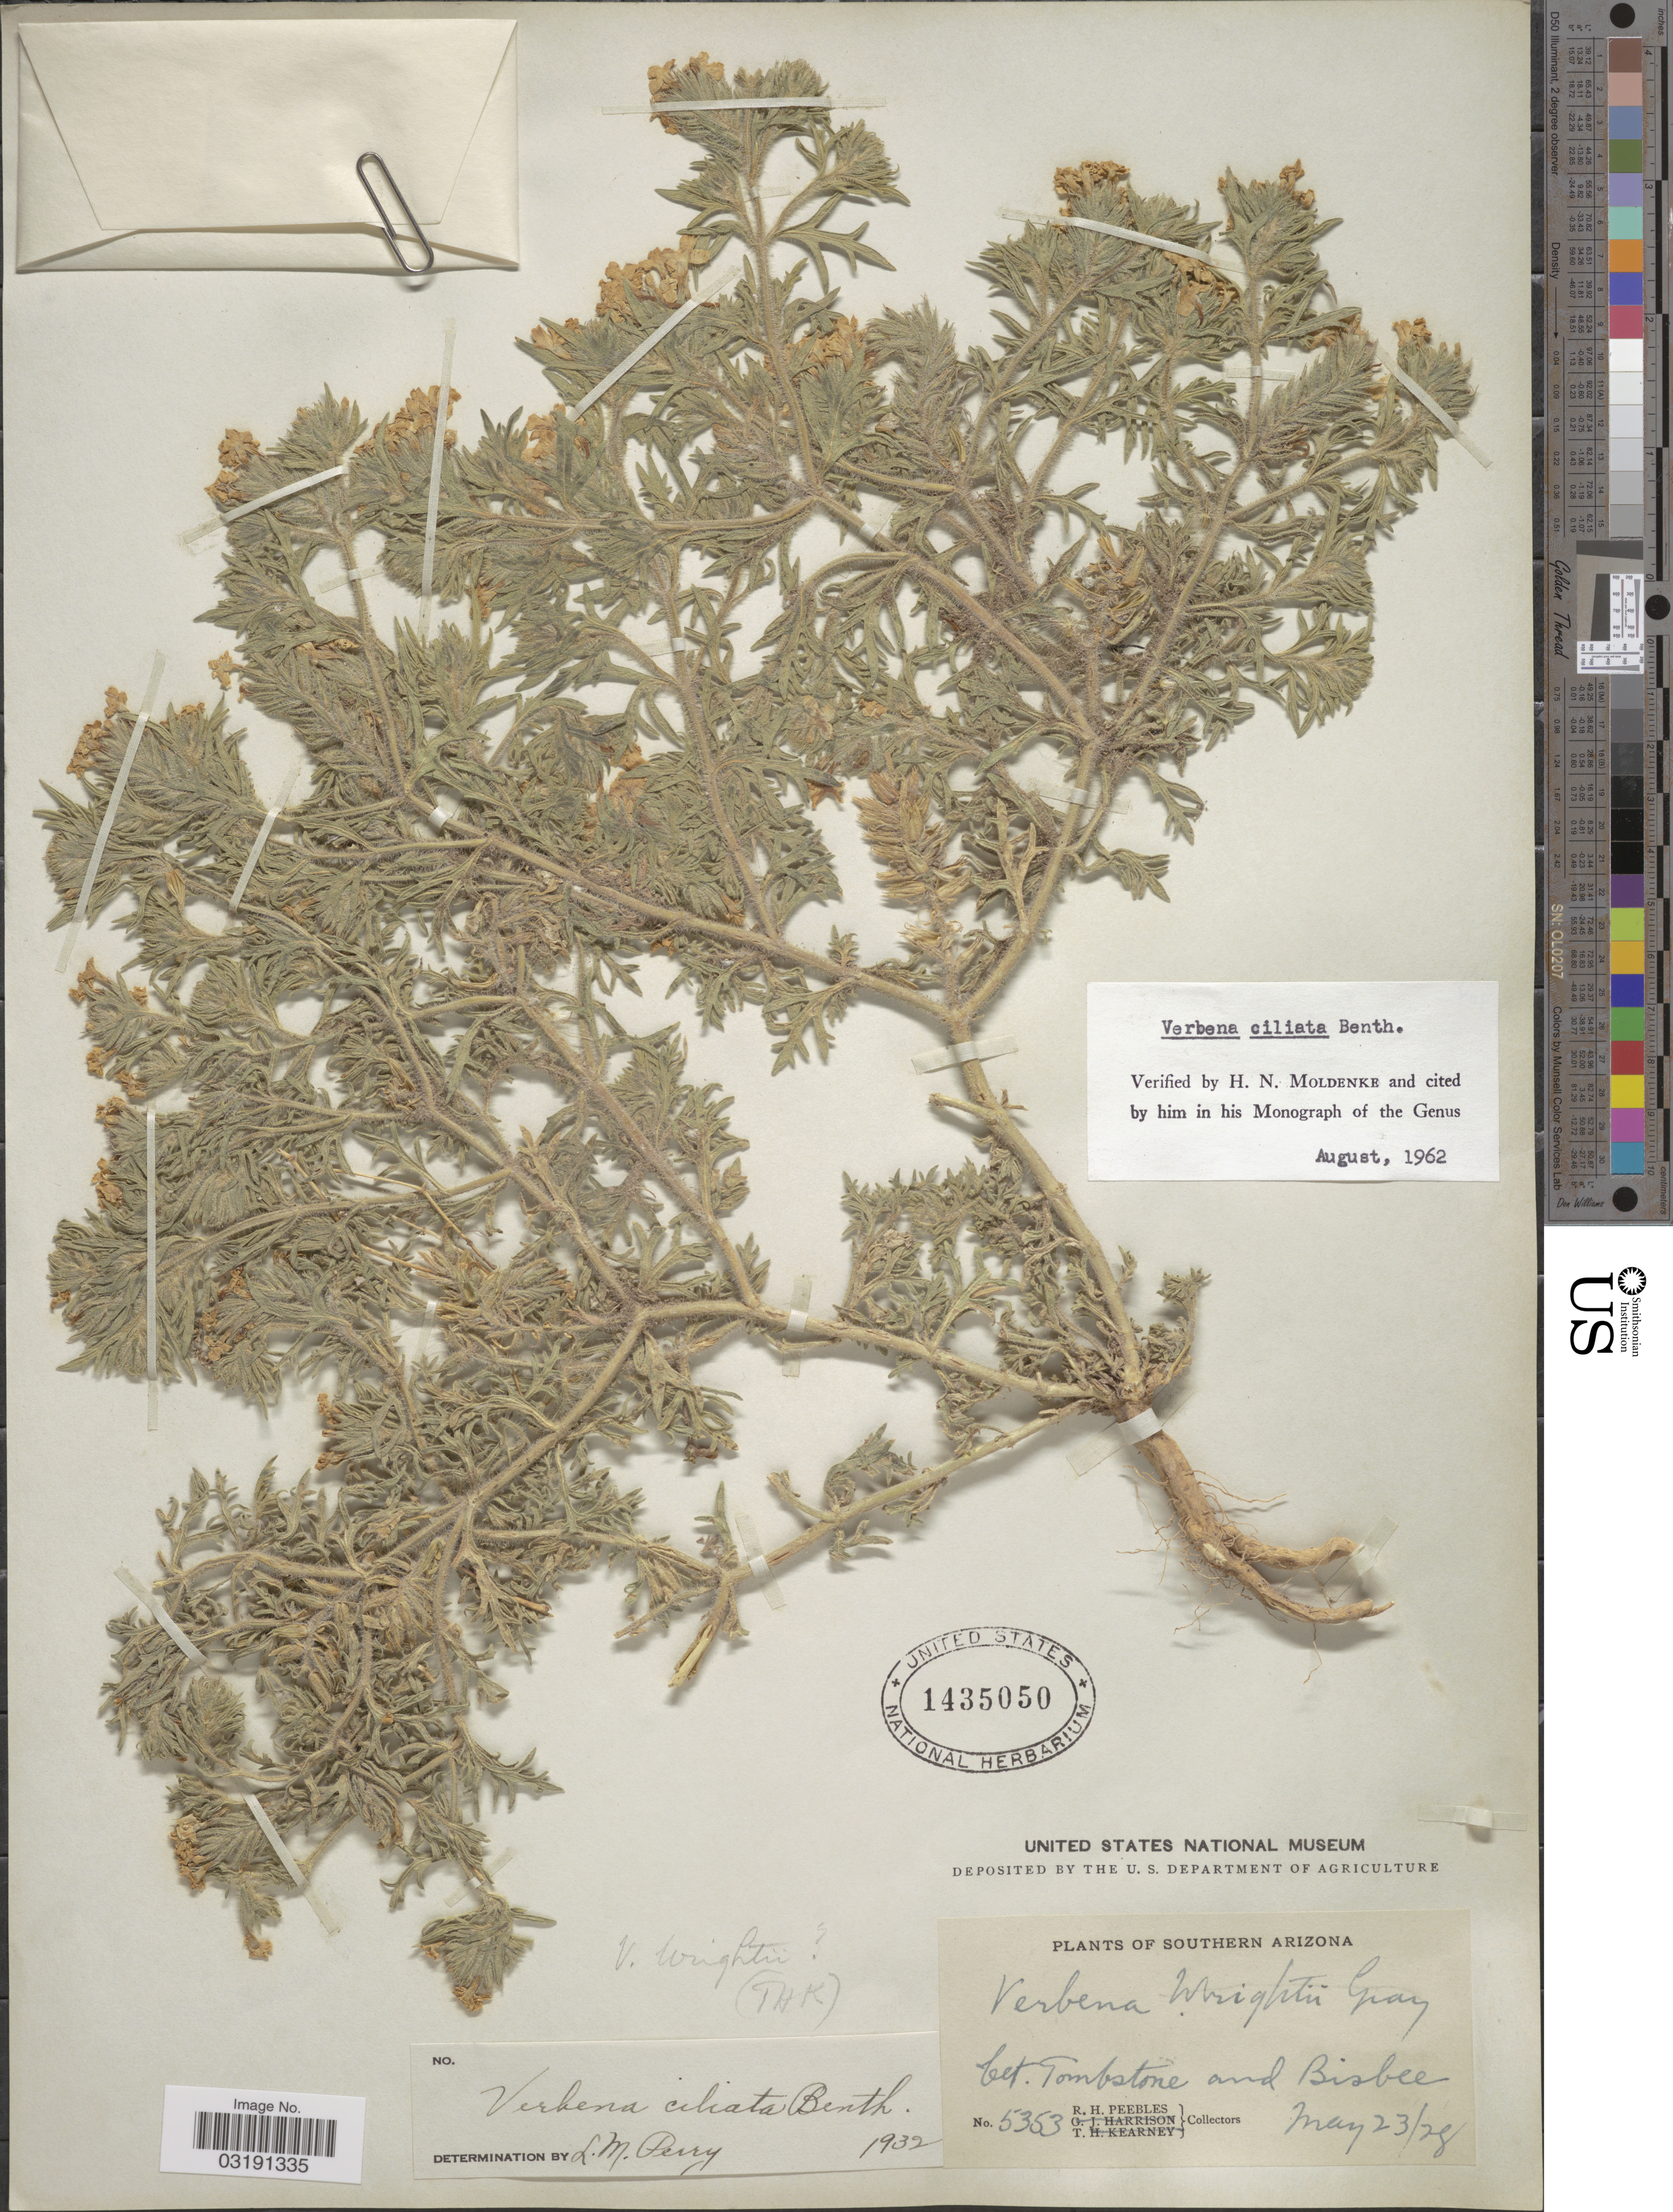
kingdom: Plantae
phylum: Tracheophyta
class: Magnoliopsida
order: Lamiales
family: Verbenaceae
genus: Verbena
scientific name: Verbena ciliata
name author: Benth.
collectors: R. H. Peebles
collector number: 5353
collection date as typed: Transcribed d/m/y: 23/5/28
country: United States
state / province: Arizona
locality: Southern Arizona. Bet. Tombstone and Bisbee.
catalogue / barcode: US 1435050